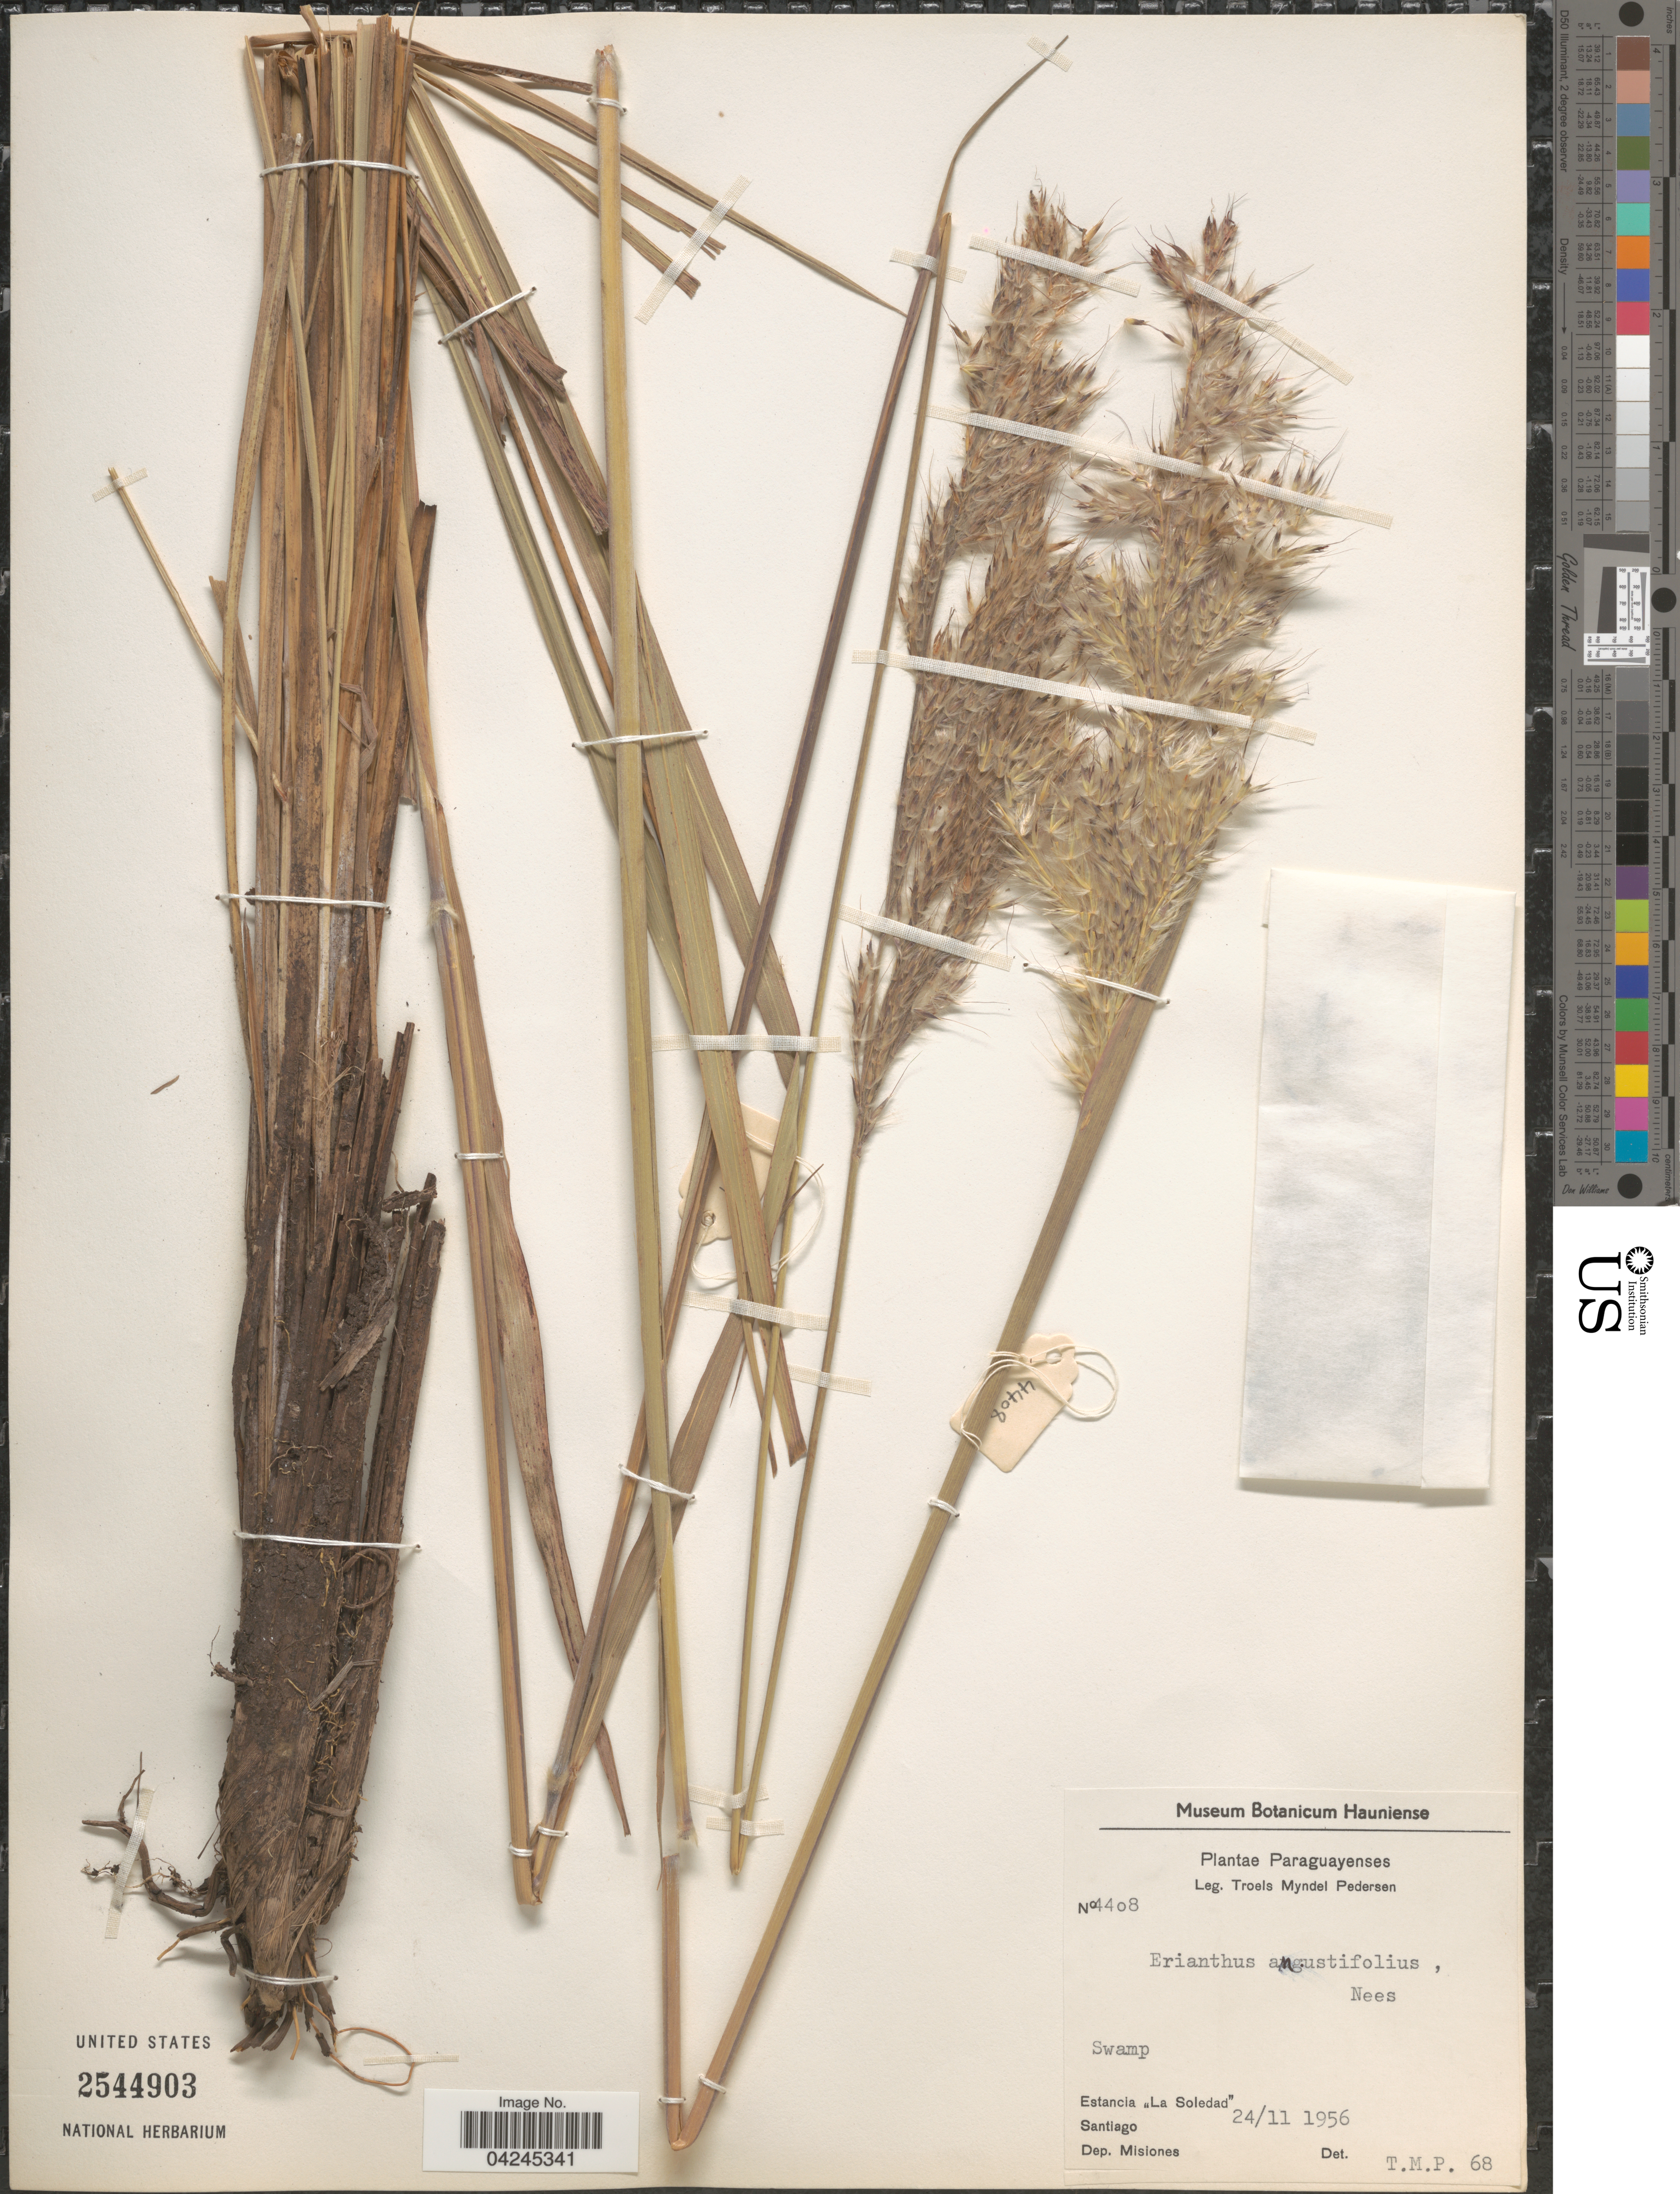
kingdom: Plantae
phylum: Tracheophyta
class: Liliopsida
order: Poales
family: Poaceae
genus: Erianthus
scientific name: Erianthus angustifolius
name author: Nees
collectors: T. Pederson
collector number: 4408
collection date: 1956-11-24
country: Paraguay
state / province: Misiones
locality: Estancia "La Soledad". Santiago. Dep. Misiones.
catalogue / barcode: US 2544903